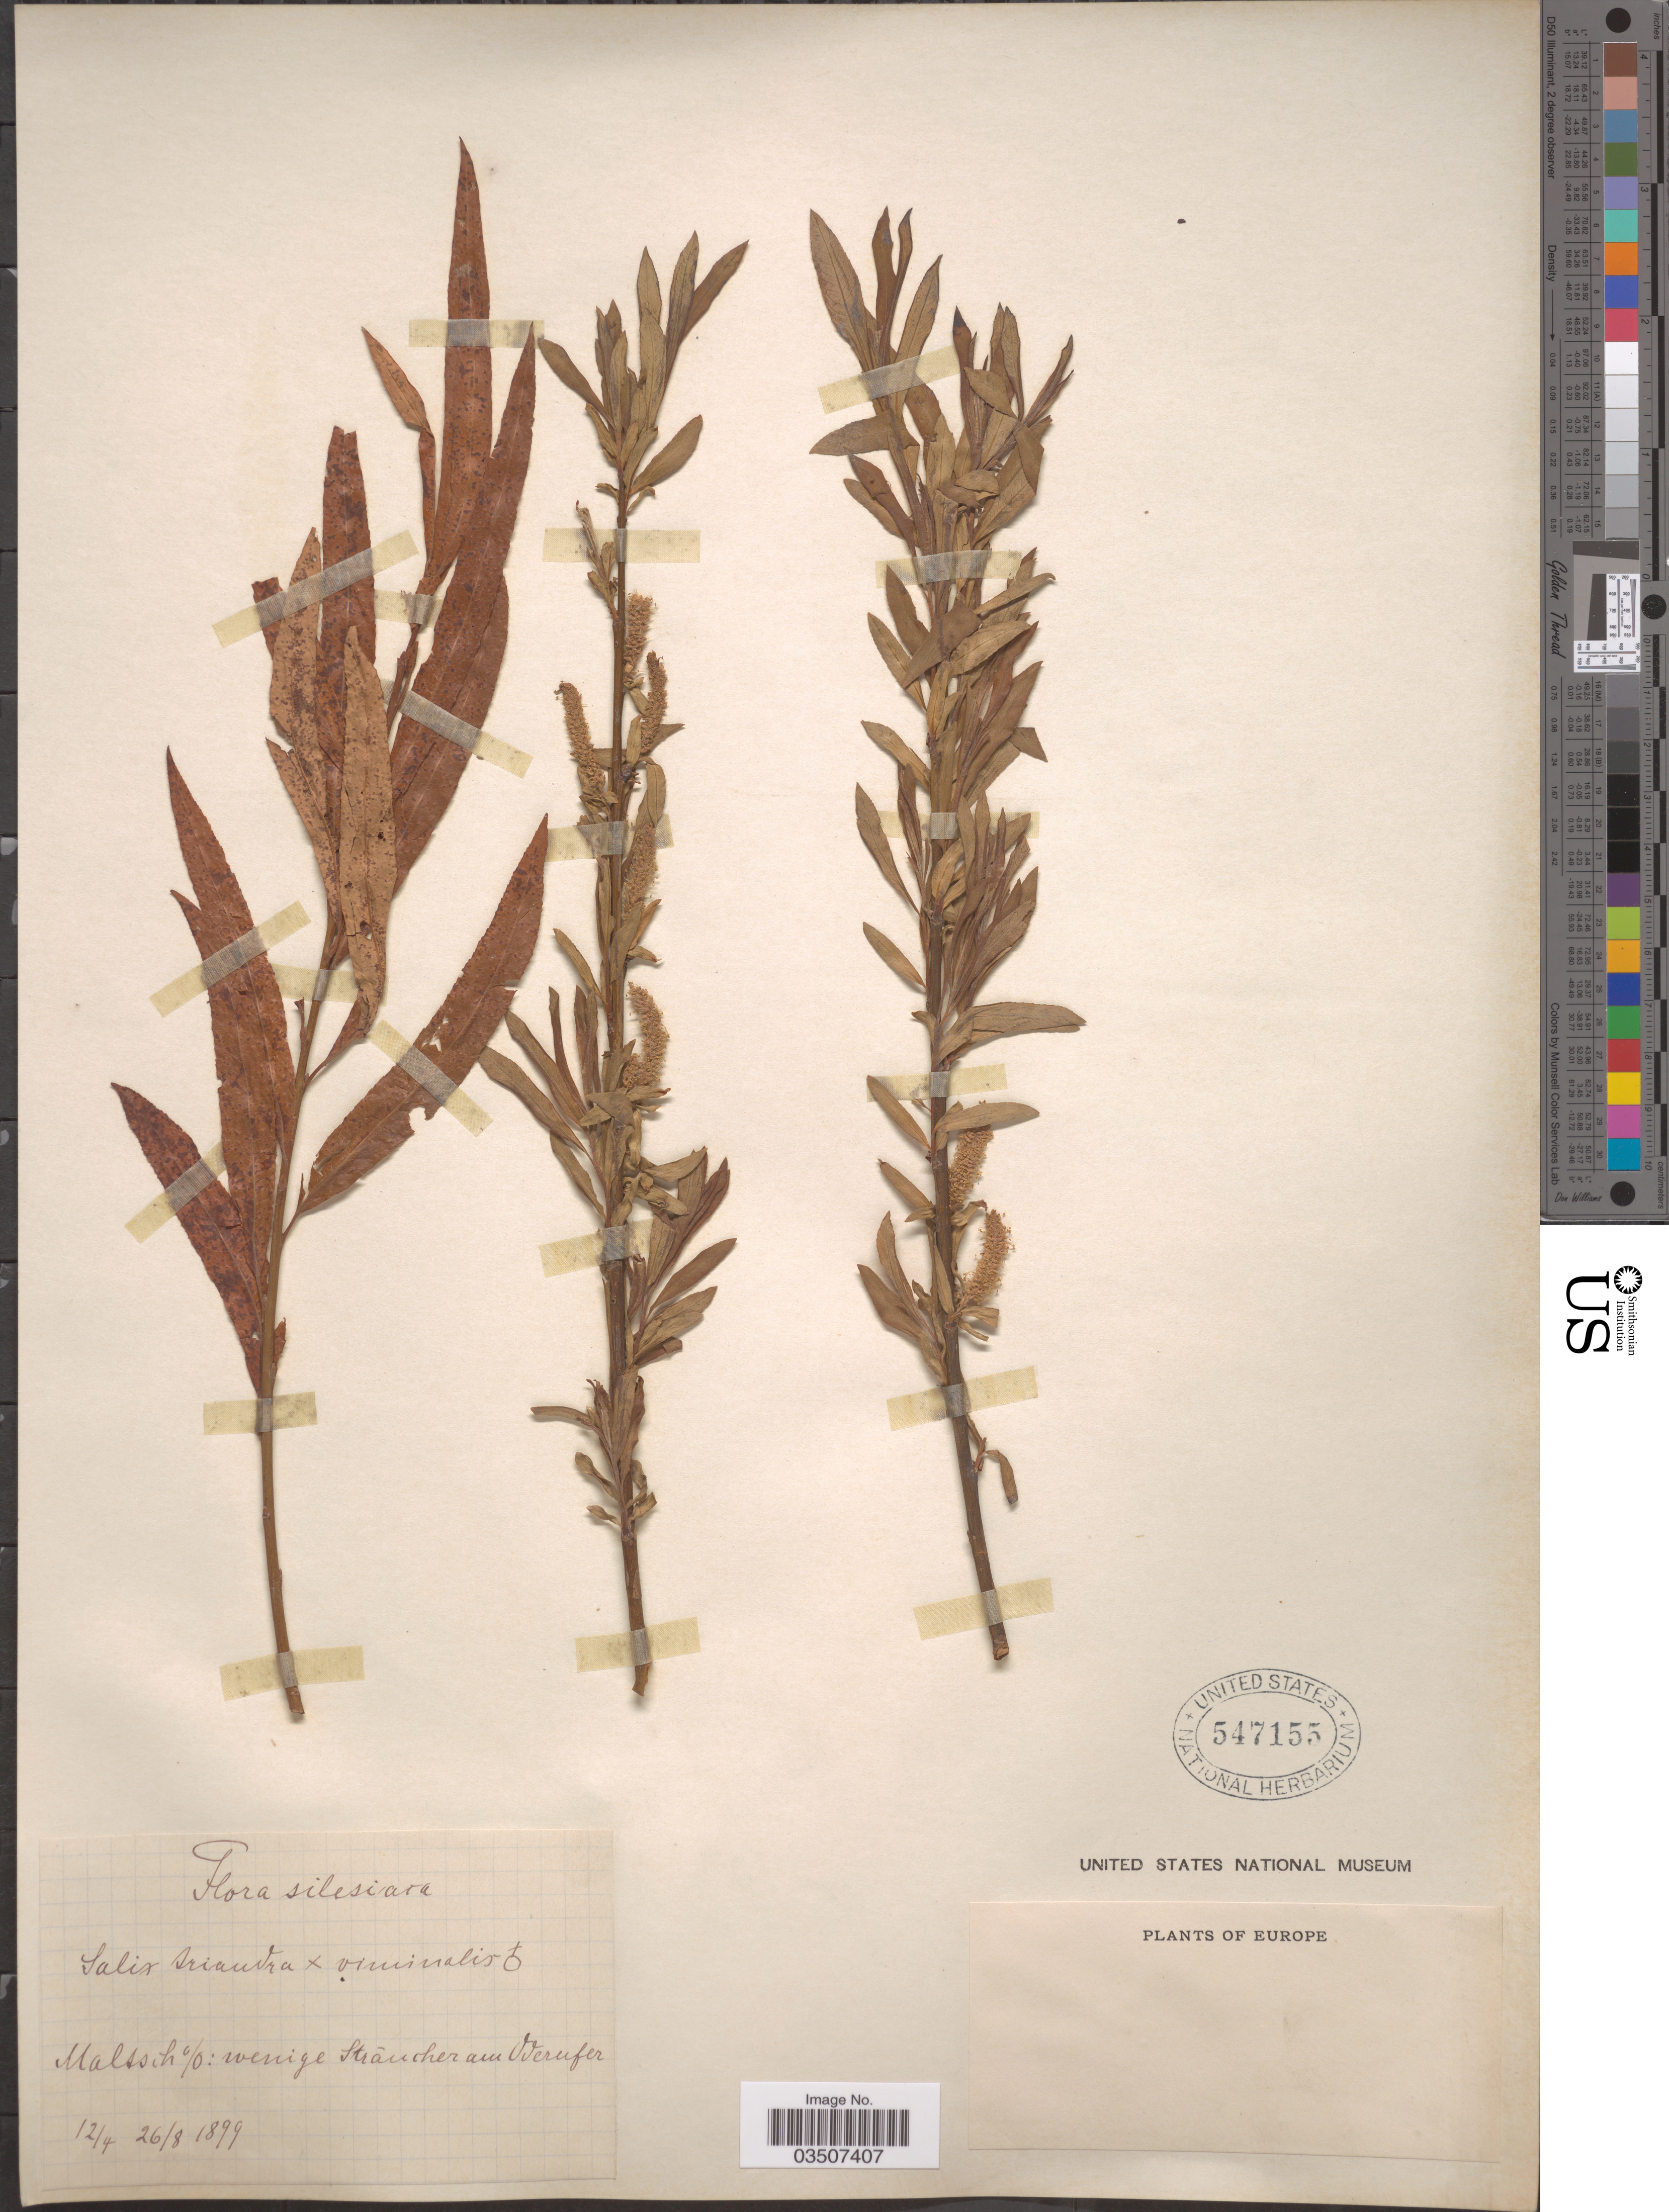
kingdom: Plantae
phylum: Tracheophyta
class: Magnoliopsida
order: Malpighiales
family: Salicaceae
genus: Salix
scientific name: Salix triandra x S. viminalis L.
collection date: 1899-04-12/1899-08-26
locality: Silesiaca. Europe. Malssih o/o: wenige Sträucher am Overufer. [interpreted]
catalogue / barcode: US 547155